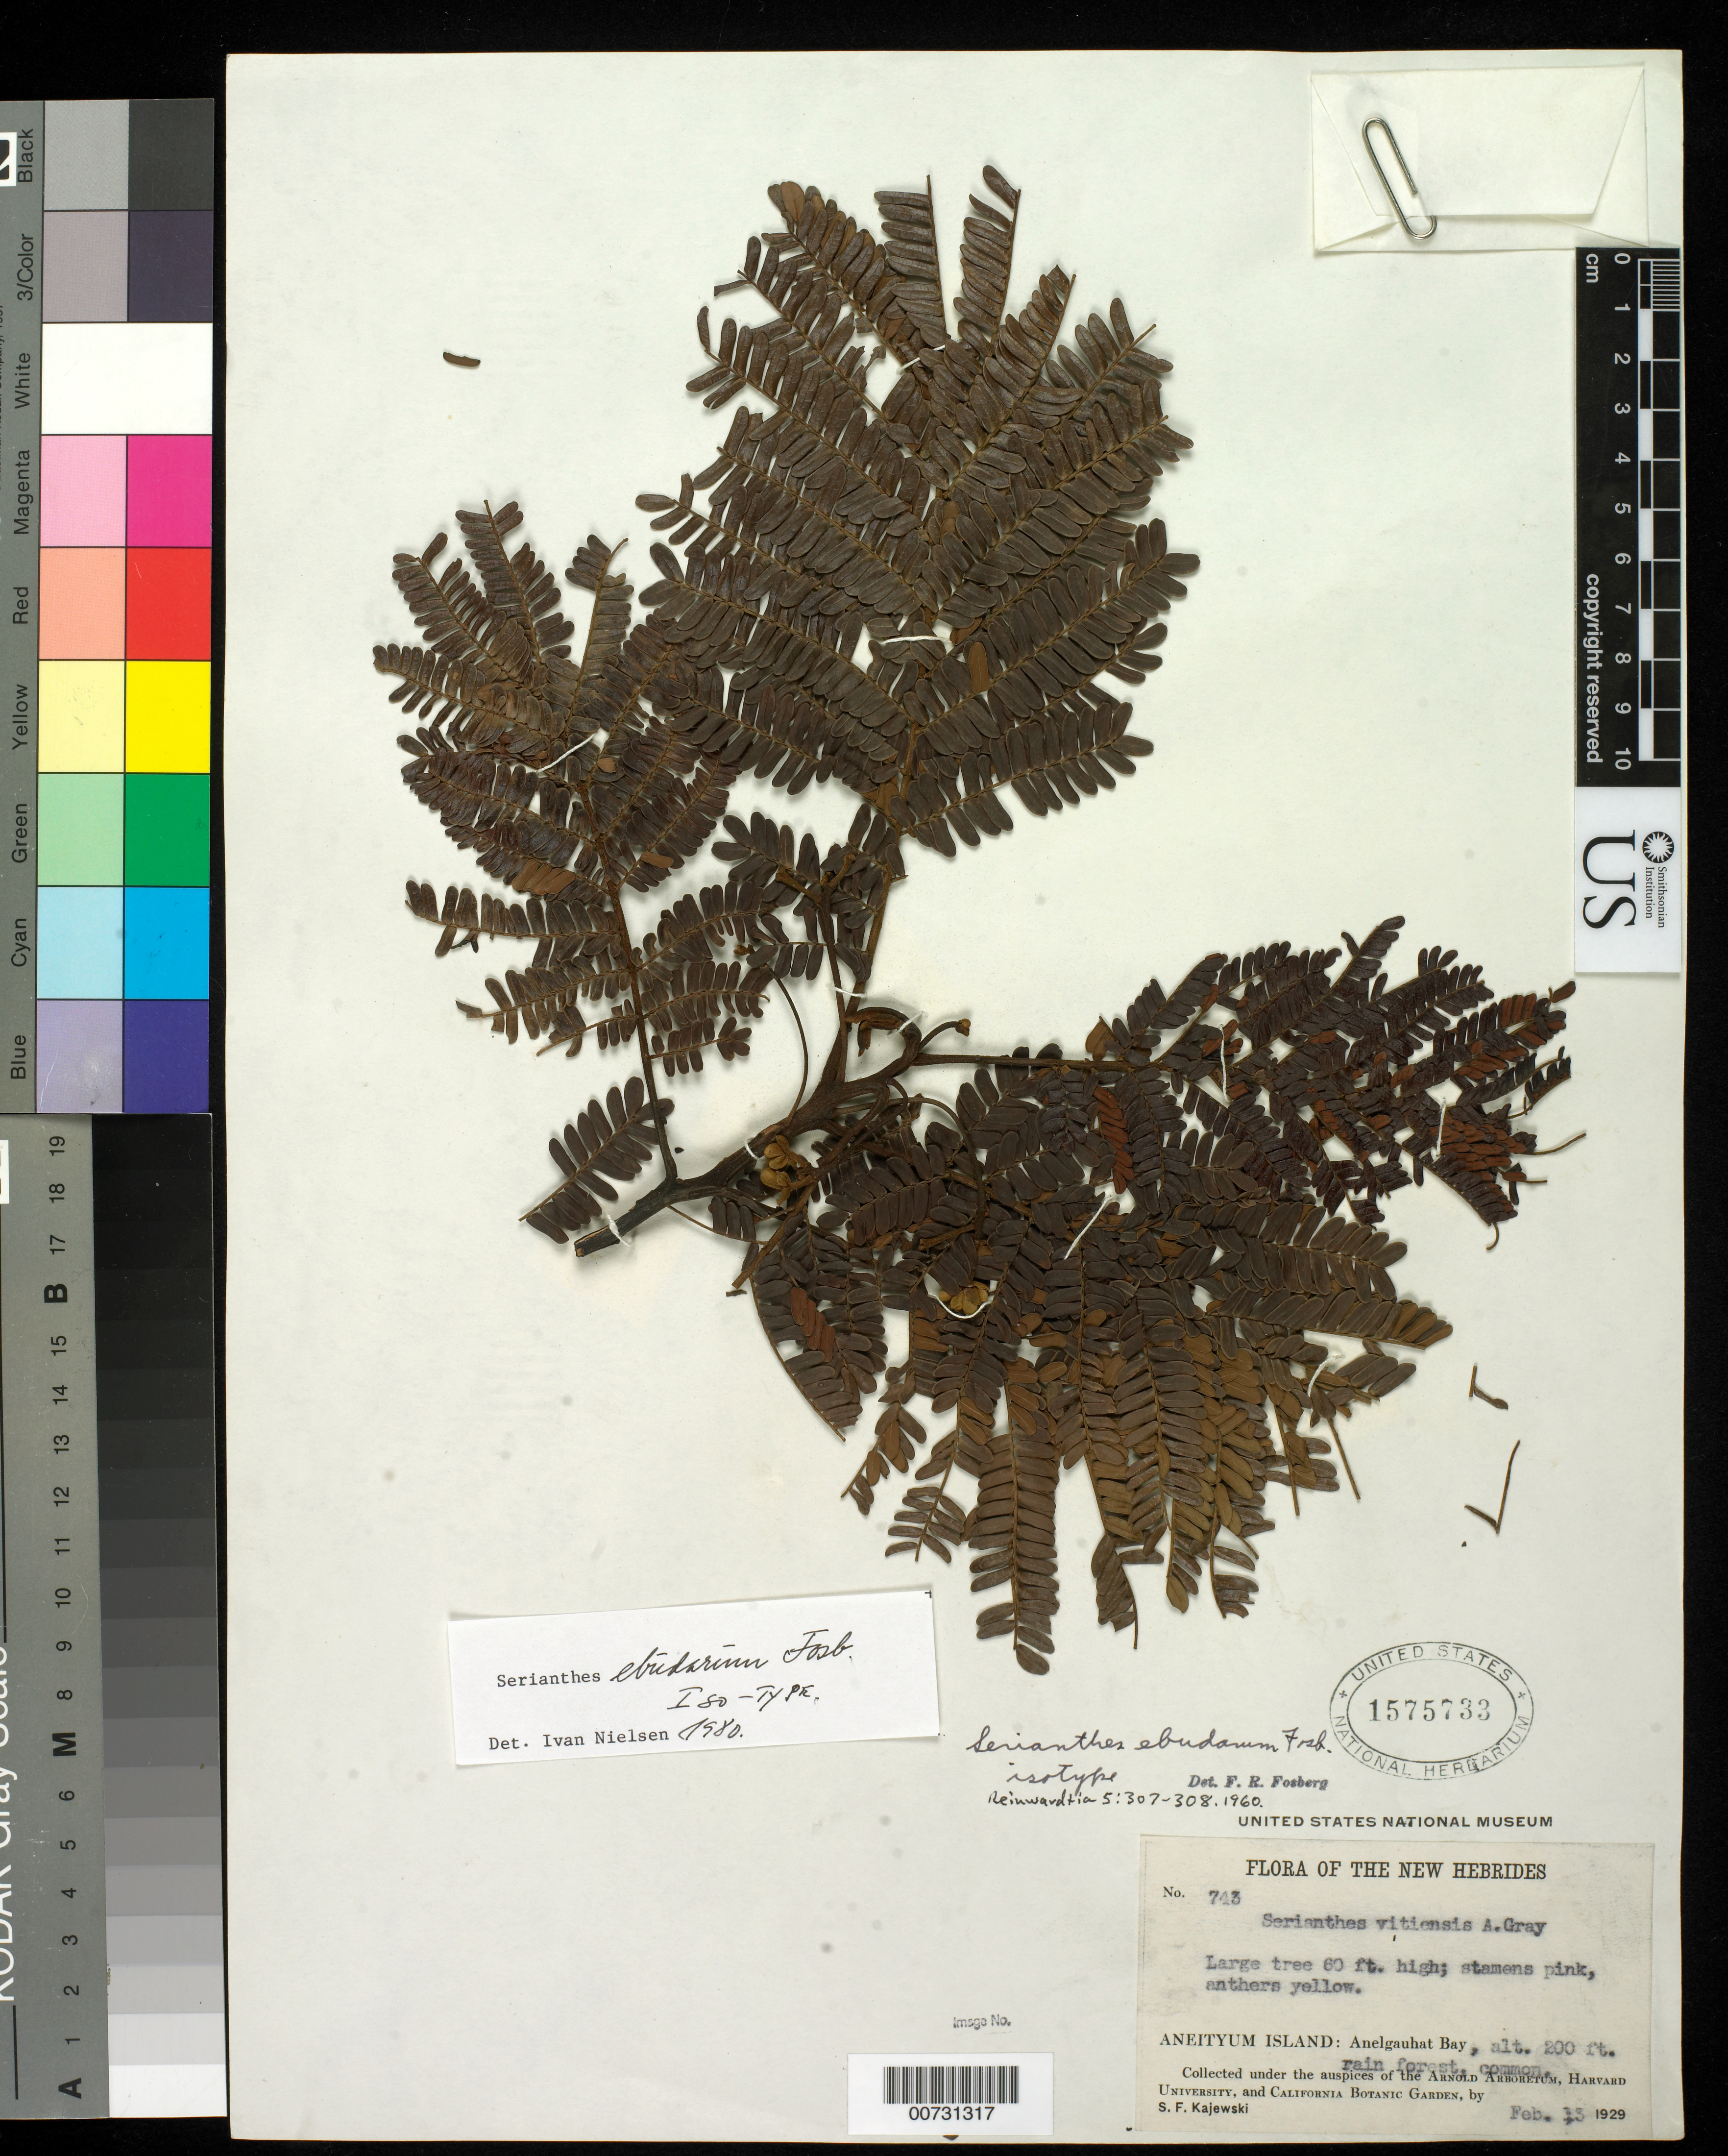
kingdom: Plantae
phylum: Tracheophyta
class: Magnoliopsida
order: Fabales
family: Fabaceae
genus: Serianthes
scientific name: Serianthes ebudarum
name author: Fosberg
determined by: Nielsen, I.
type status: Isotype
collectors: S. Kajewski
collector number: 743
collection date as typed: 13 Feb 1929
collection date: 1929-02-13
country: Vanuatu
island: Anatom [Aneityum]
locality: Aneityum Island: Anelgauhat Bay.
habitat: Rain forest.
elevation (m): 61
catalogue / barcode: US 1575733